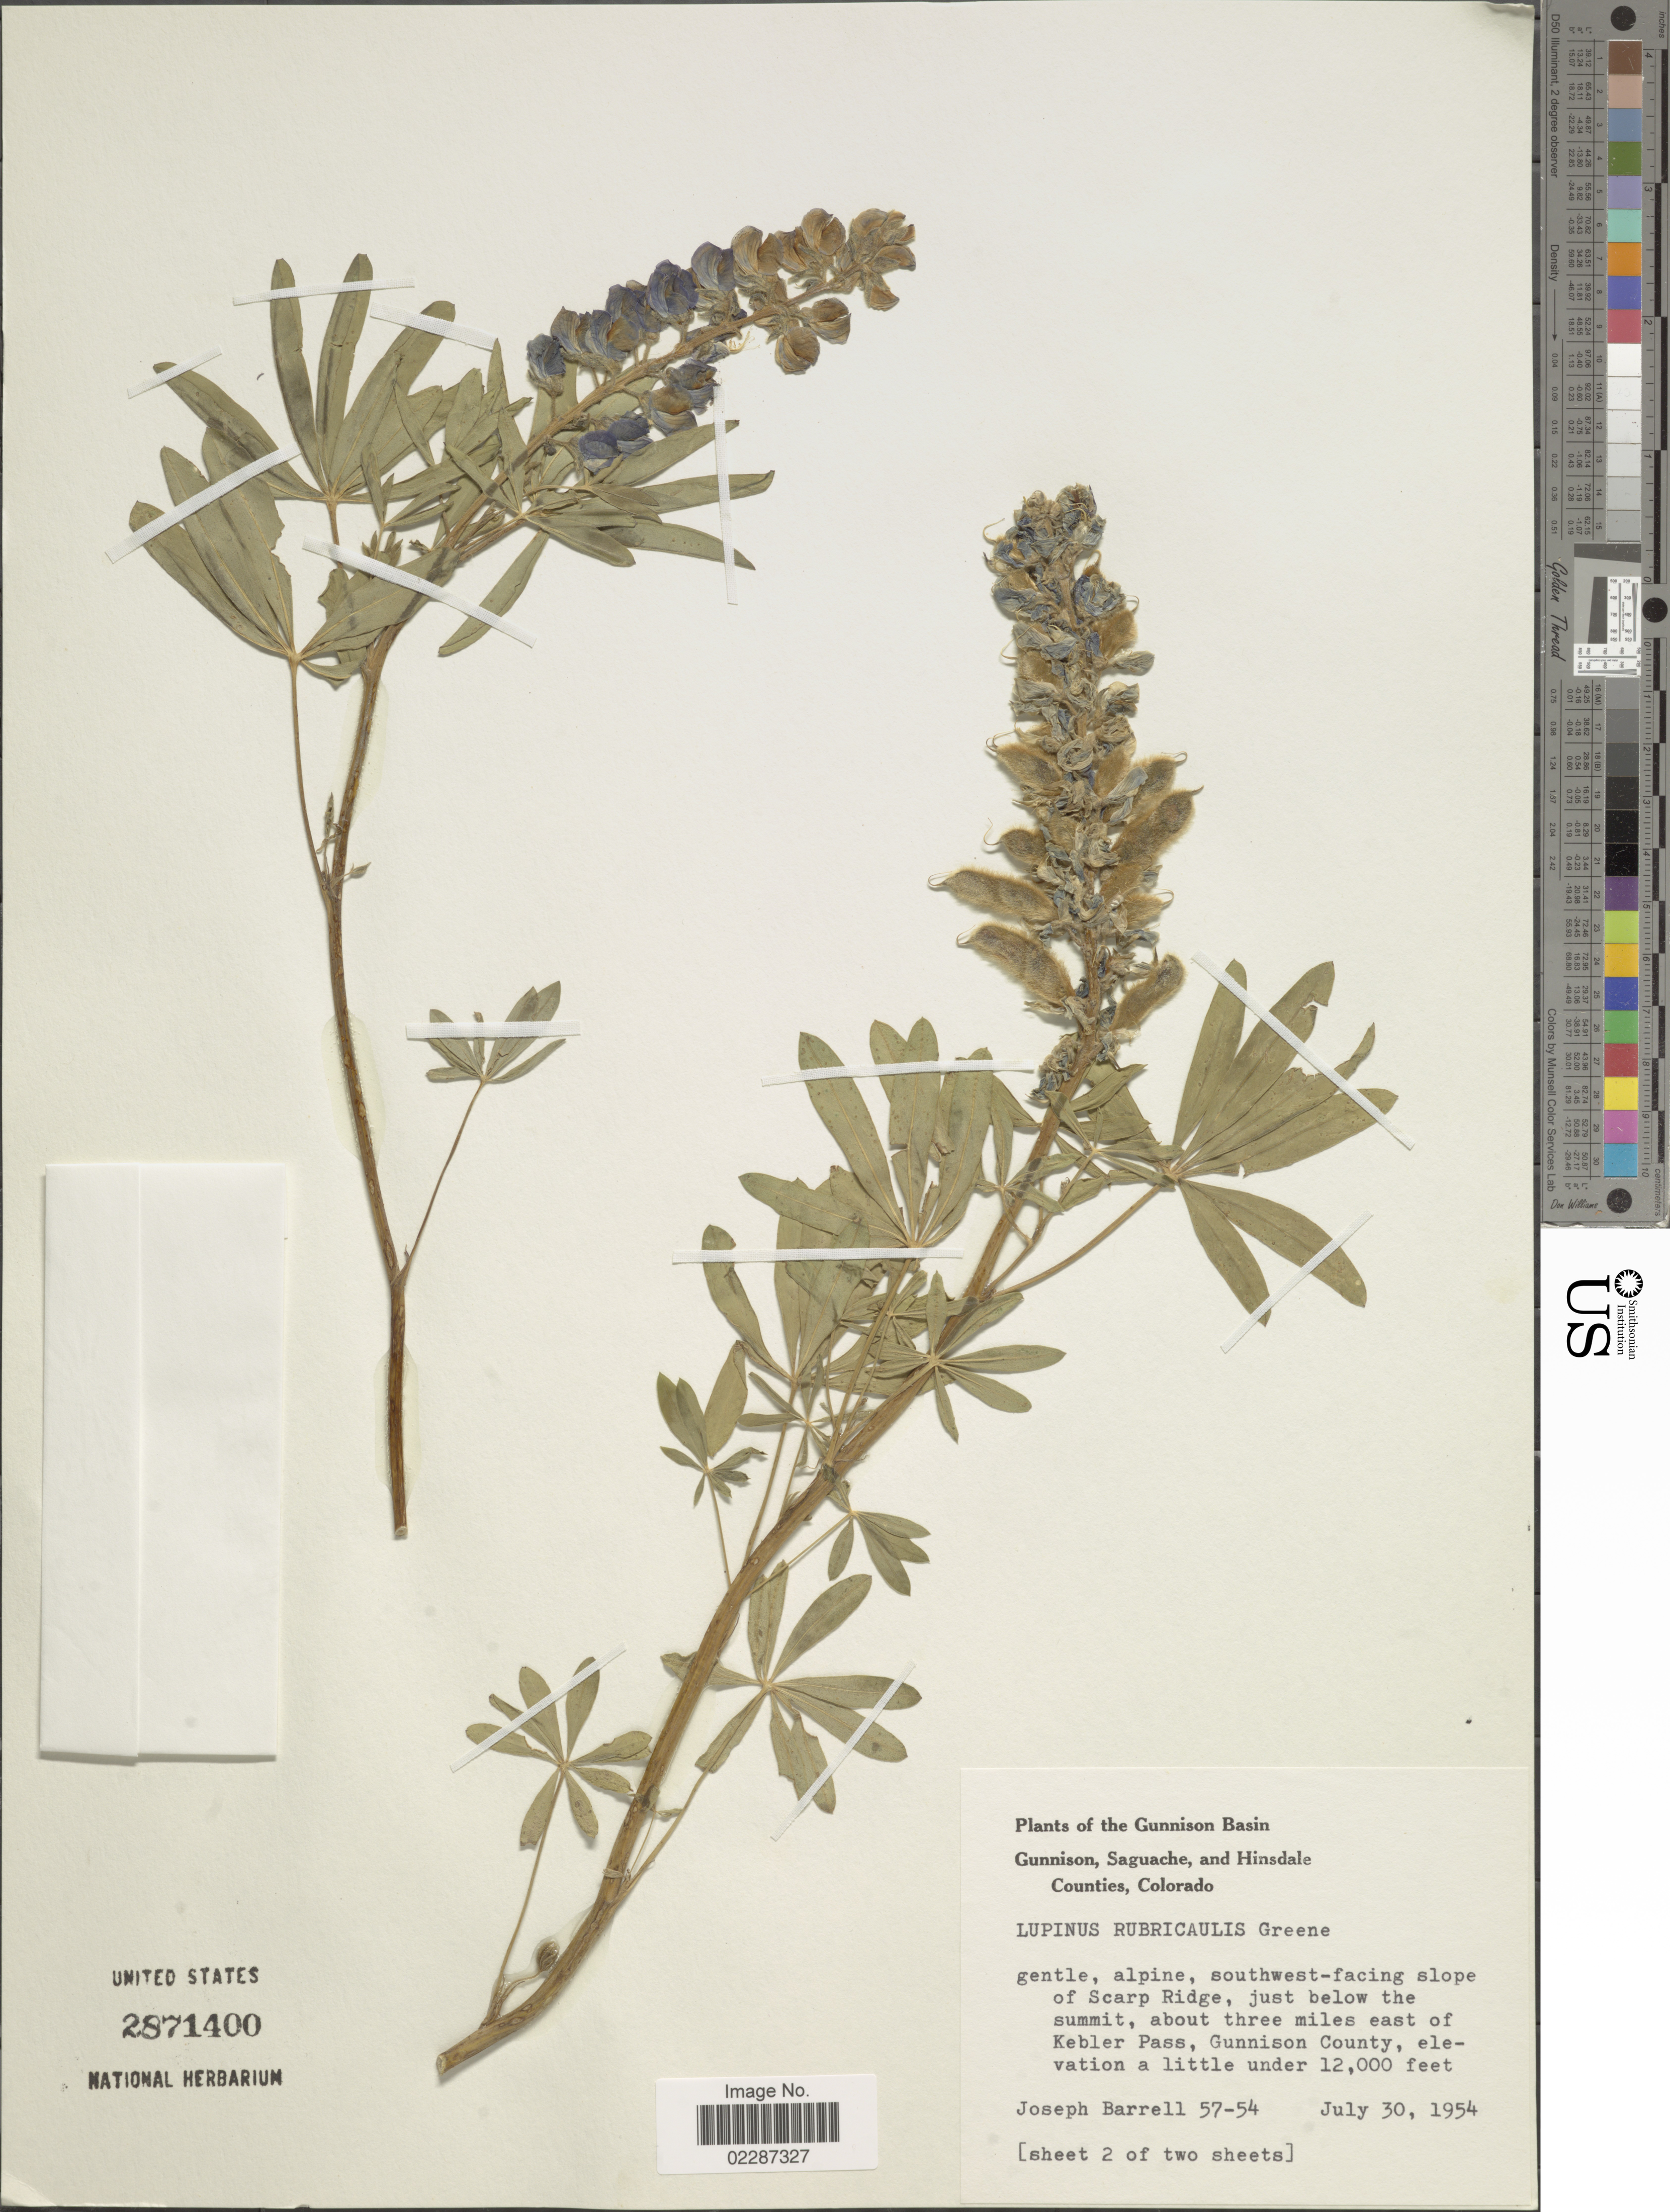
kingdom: Plantae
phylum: Tracheophyta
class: Magnoliopsida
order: Fabales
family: Fabaceae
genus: Lupinus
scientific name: Lupinus rubricaulis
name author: Greene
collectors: J. Barrell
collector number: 57-54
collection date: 1954-07-30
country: United States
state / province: Colorado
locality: Gunnison Basin, Gunnison, Saguache, and Hinsdale Counties, southwest-facing slope of Scarp Ridge, just below the summit, about three miles east of Kebler Pass, Gunnison County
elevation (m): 3658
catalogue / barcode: US 2871400